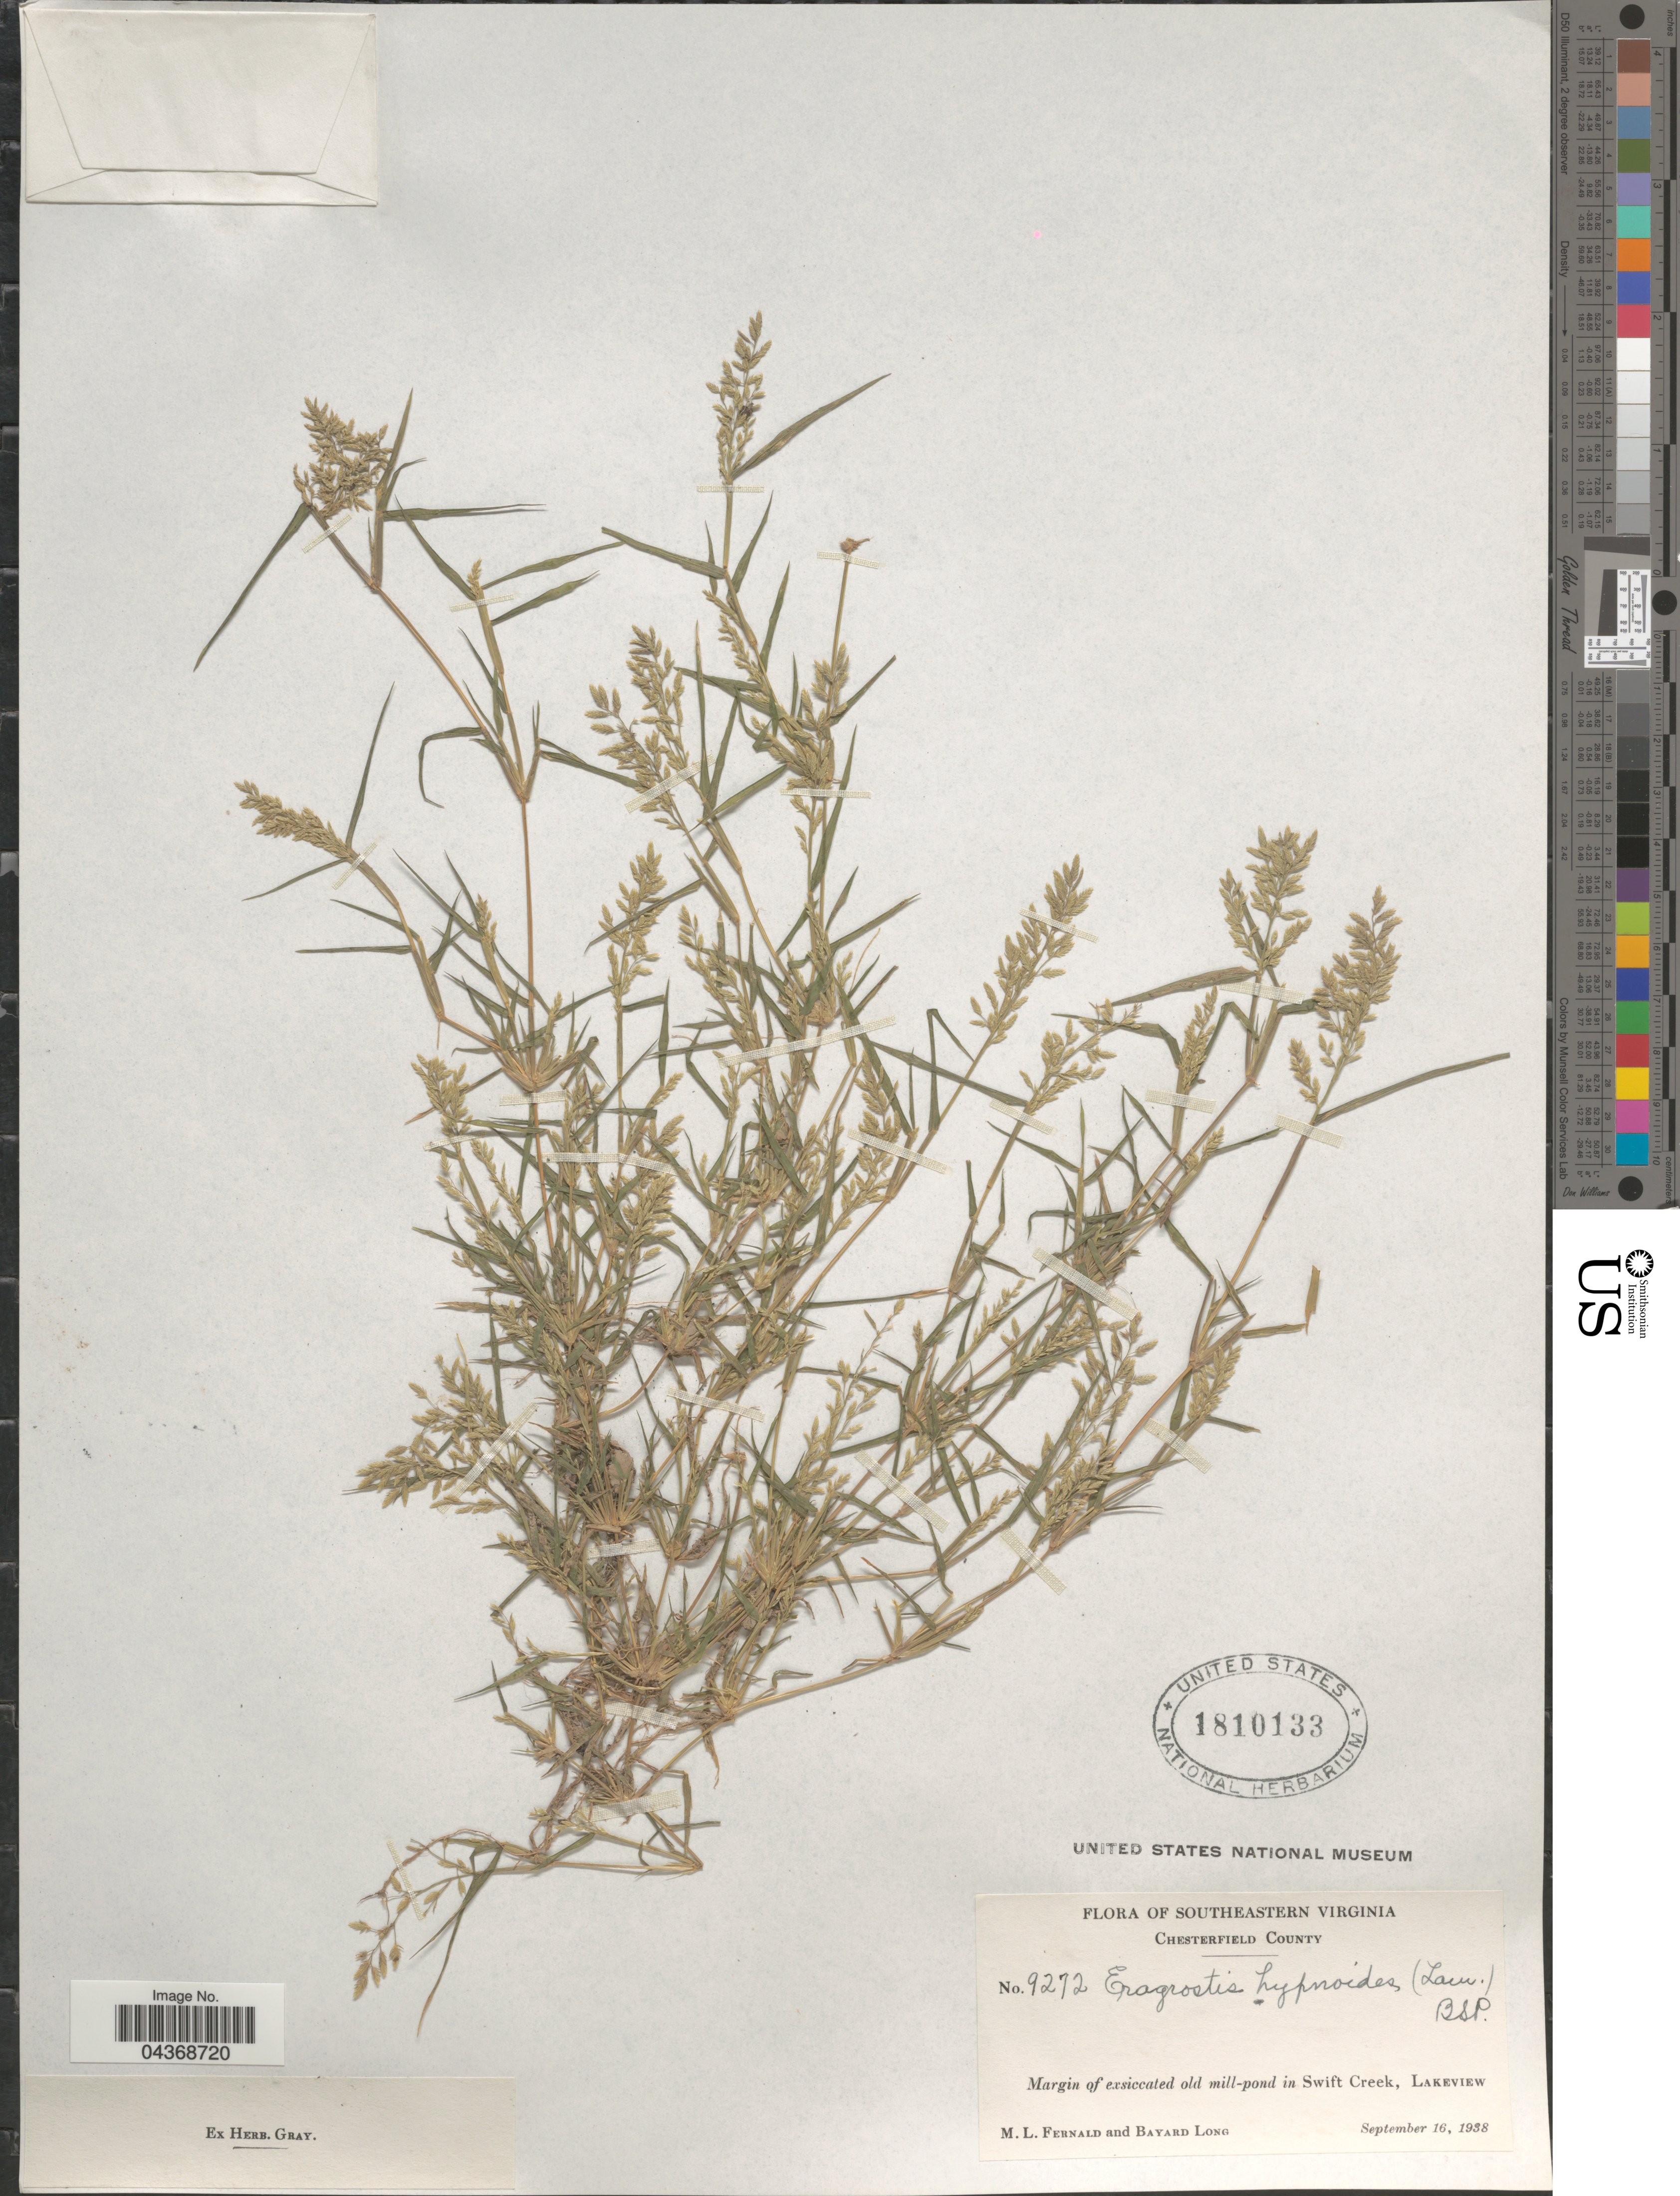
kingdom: Plantae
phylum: Tracheophyta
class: Liliopsida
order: Poales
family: Poaceae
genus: Eragrostis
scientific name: Eragrostis hypnoides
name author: (Lam.) Britton, Stearns & Poggenb.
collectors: M. L. Fernald & B. Long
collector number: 9272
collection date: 1938-09-16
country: United States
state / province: Virginia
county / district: Chesterfield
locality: Southeastern Virginia. Chesterfield County. Margin of exsiccated old mill-pond in Swift Creek, Lakeview.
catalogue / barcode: US 1810133